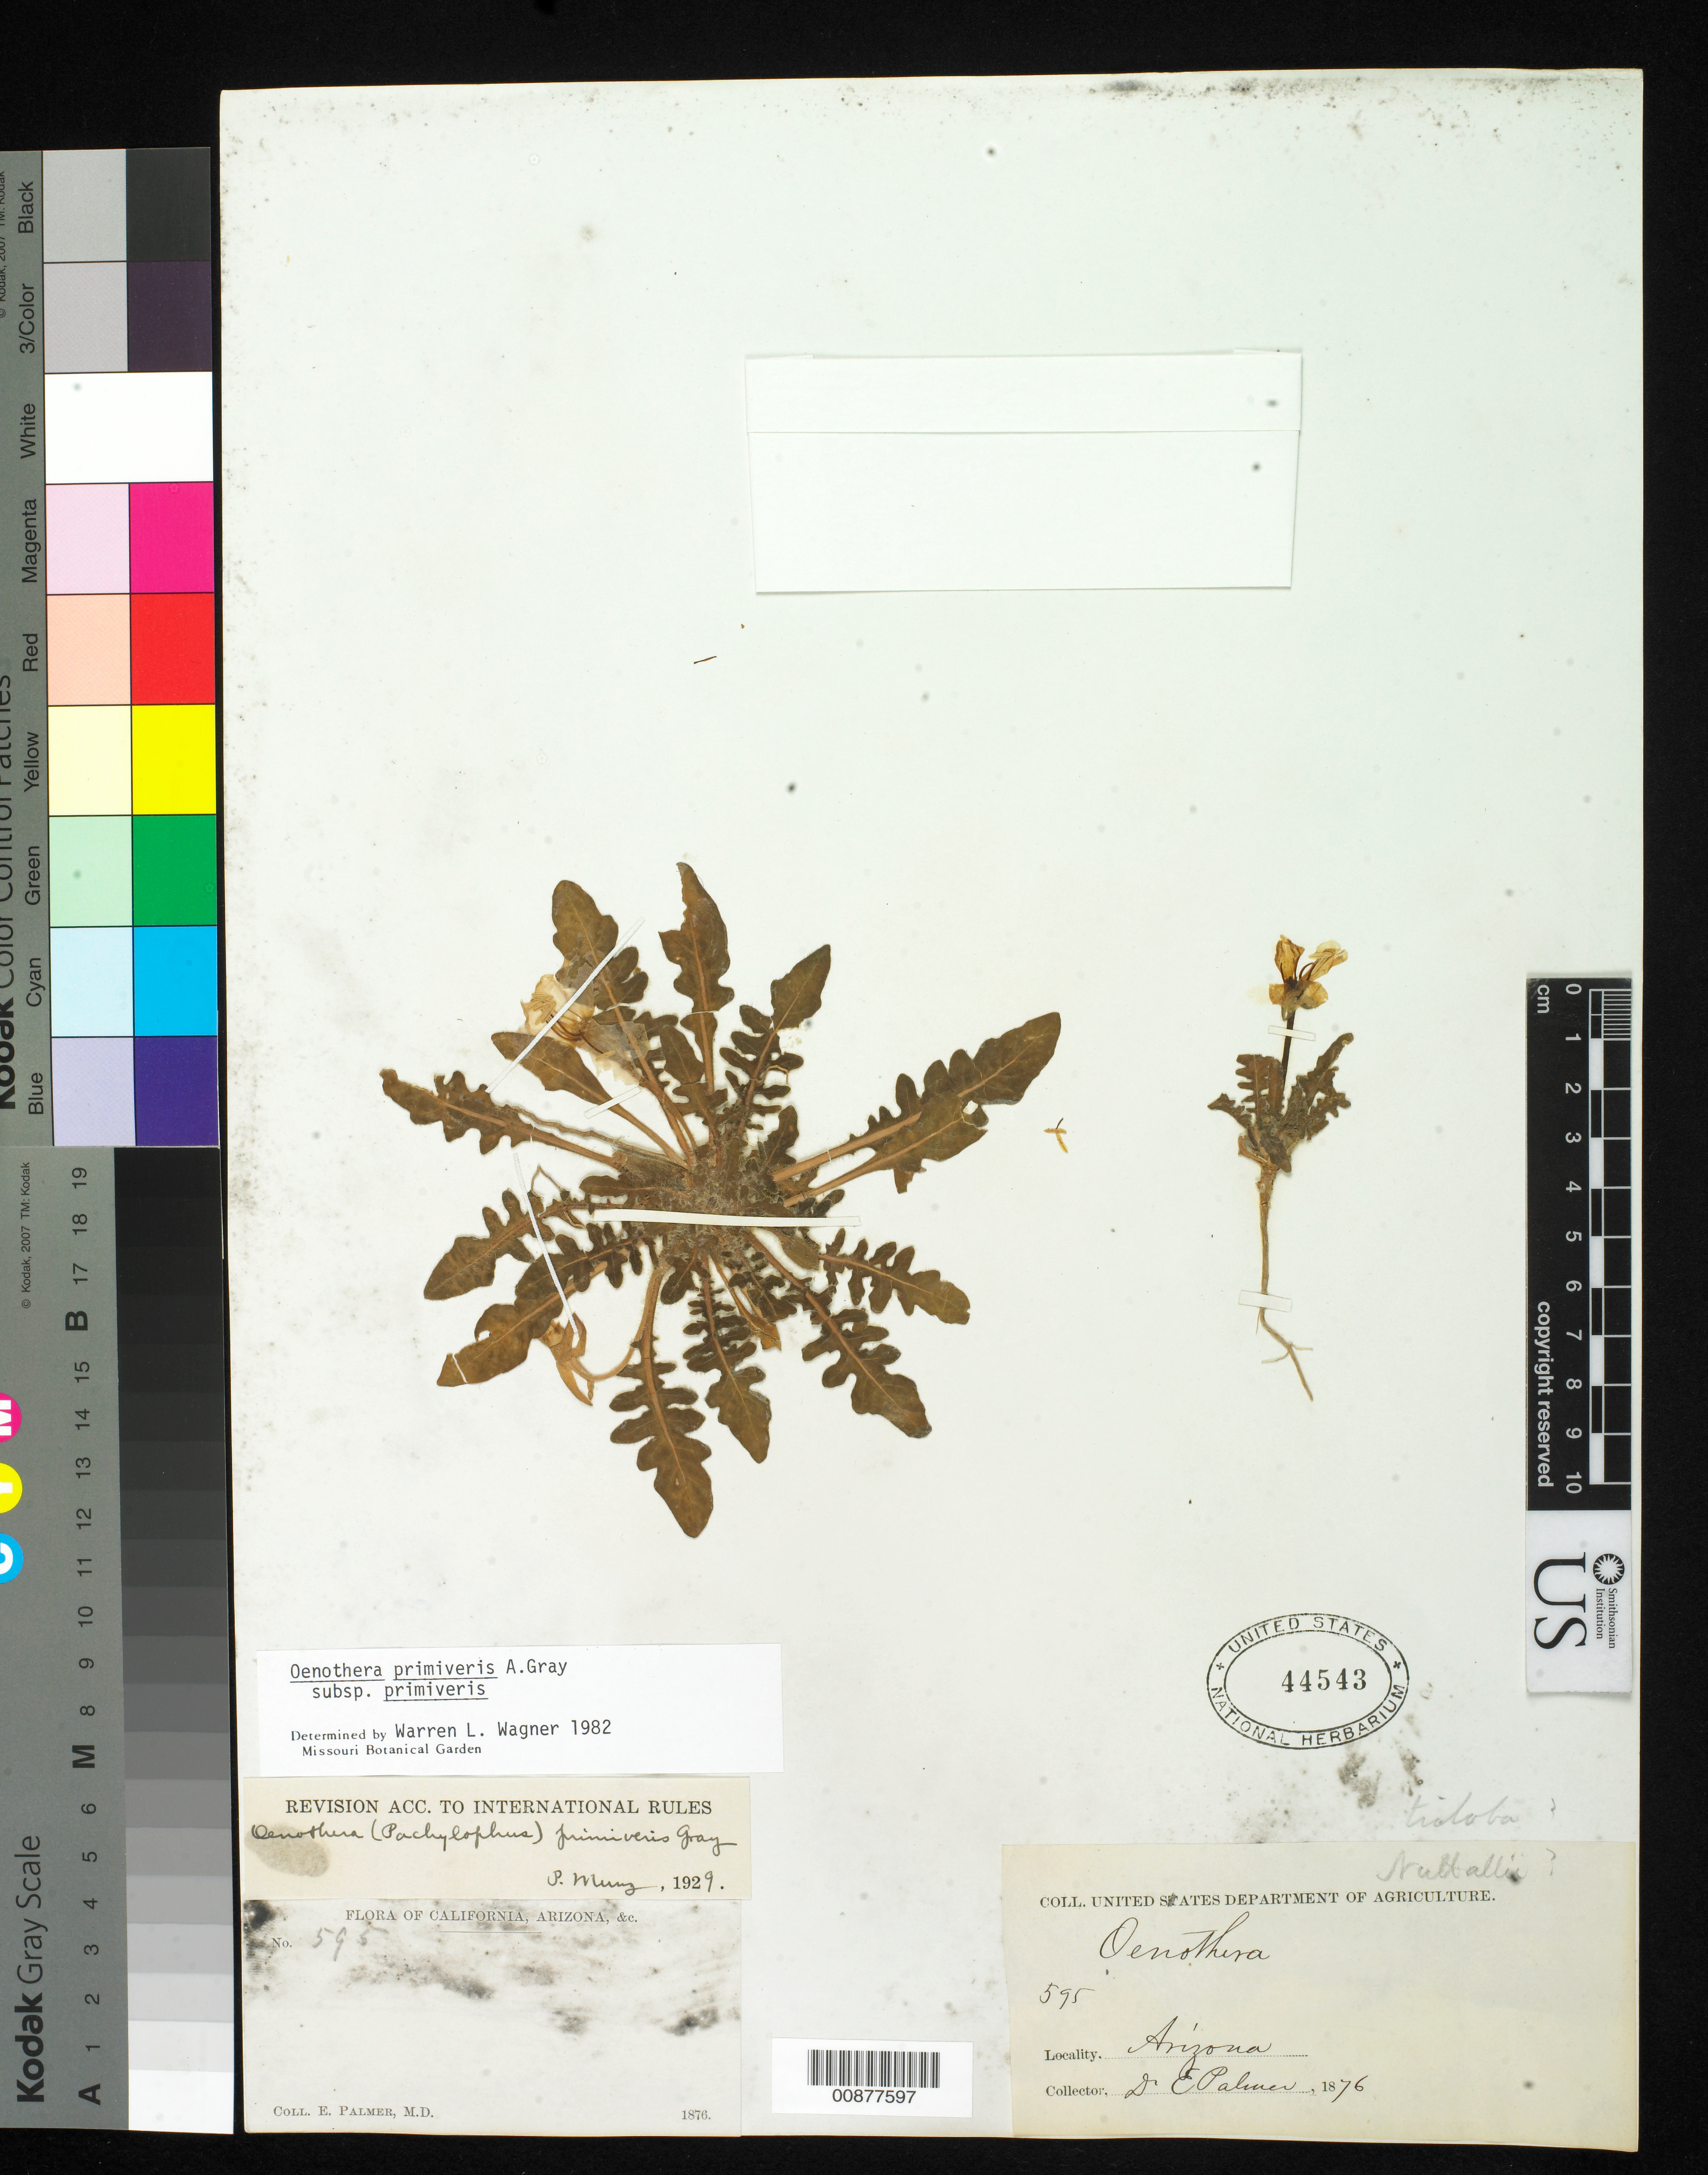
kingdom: Plantae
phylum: Tracheophyta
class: Magnoliopsida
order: Myrtales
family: Onagraceae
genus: Oenothera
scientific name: Oenothera primiveris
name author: A. Gray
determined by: Wagner, W. L., (BOT), Smithsonian Institution - National Museum of Natural History (UNITED STATES)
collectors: E. Palmer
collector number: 595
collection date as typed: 1876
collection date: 1876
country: United States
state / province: Arizona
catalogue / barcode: US 44543